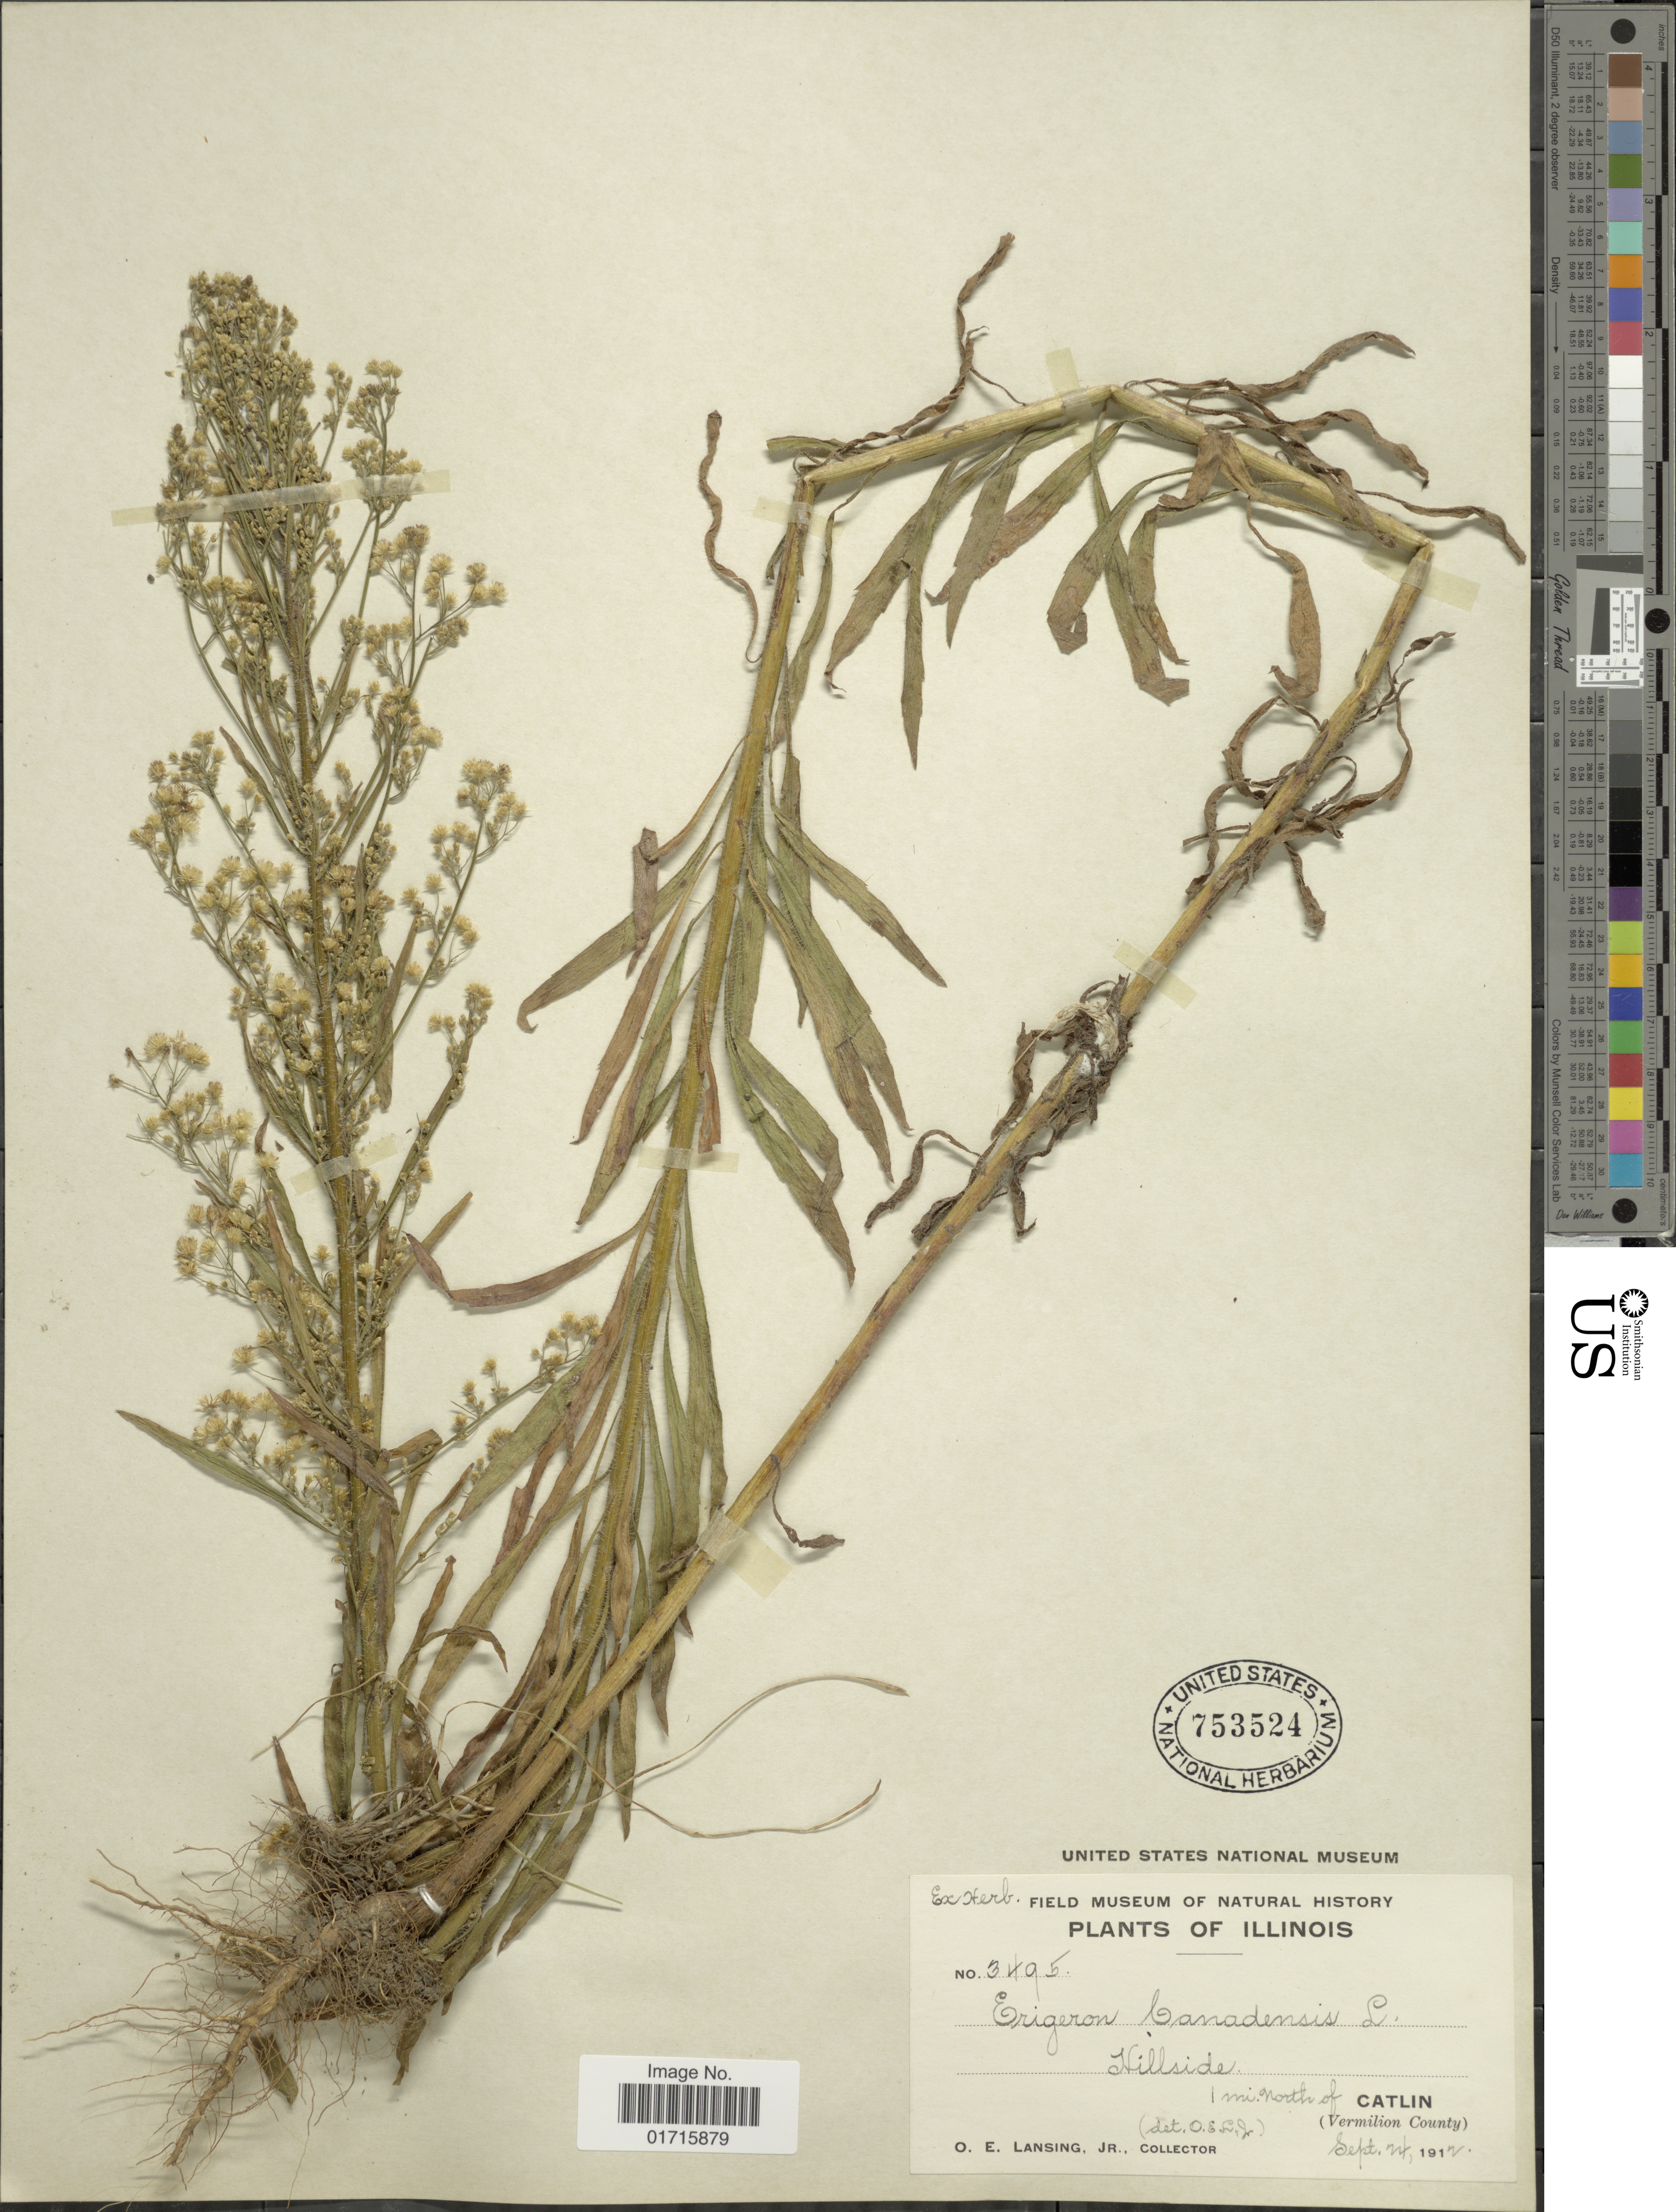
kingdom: Plantae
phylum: Tracheophyta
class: Magnoliopsida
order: Asterales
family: Asteraceae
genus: Conyza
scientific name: Conyza canadensis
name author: (L.) Cronq.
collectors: O. Lansing Jr.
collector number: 3495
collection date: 1912-09-24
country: United States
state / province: Illinois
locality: Illinois. Hillside. 1 mi north of Catlin (Vermilion County)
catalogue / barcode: US 753524